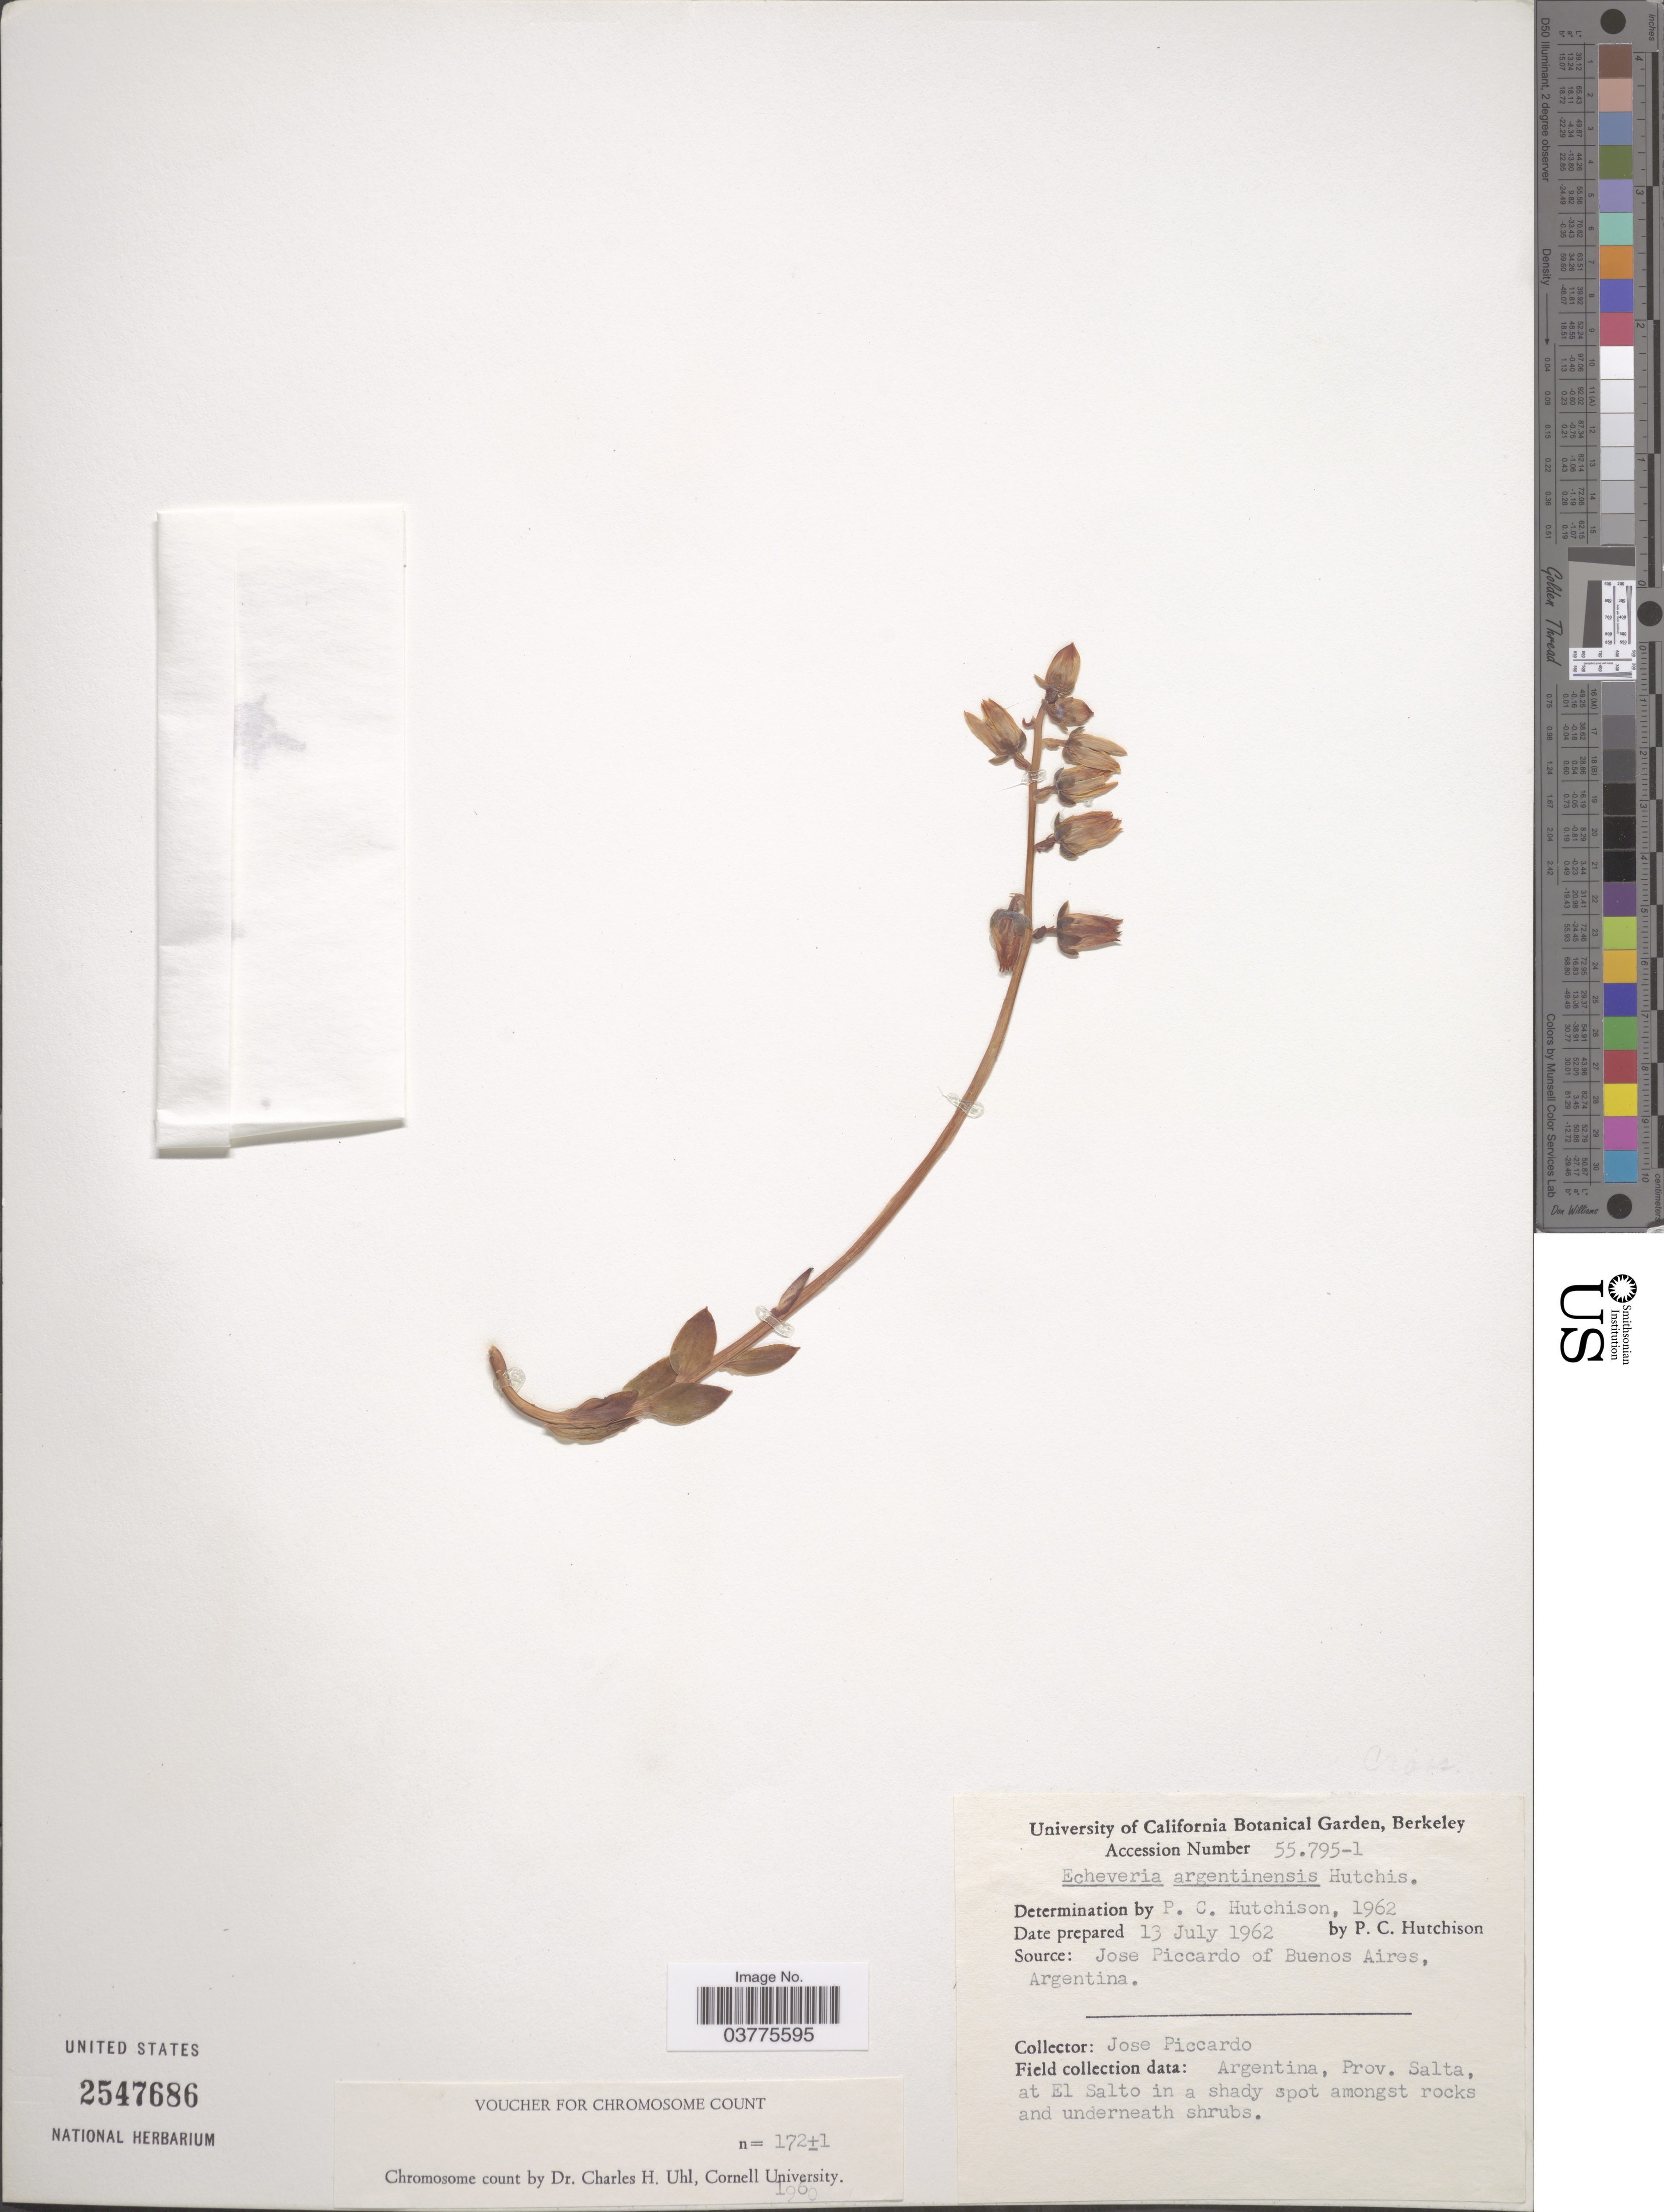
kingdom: Plantae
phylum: Tracheophyta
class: Magnoliopsida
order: Saxifragales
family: Crassulaceae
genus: Echeveria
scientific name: Echeveria argentea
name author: Hort. ex Lem.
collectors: J. Piccardo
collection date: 1962-07-13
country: United States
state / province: California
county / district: Alameda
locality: University of California Botanical Garden, Berkeley.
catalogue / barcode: US 2547686